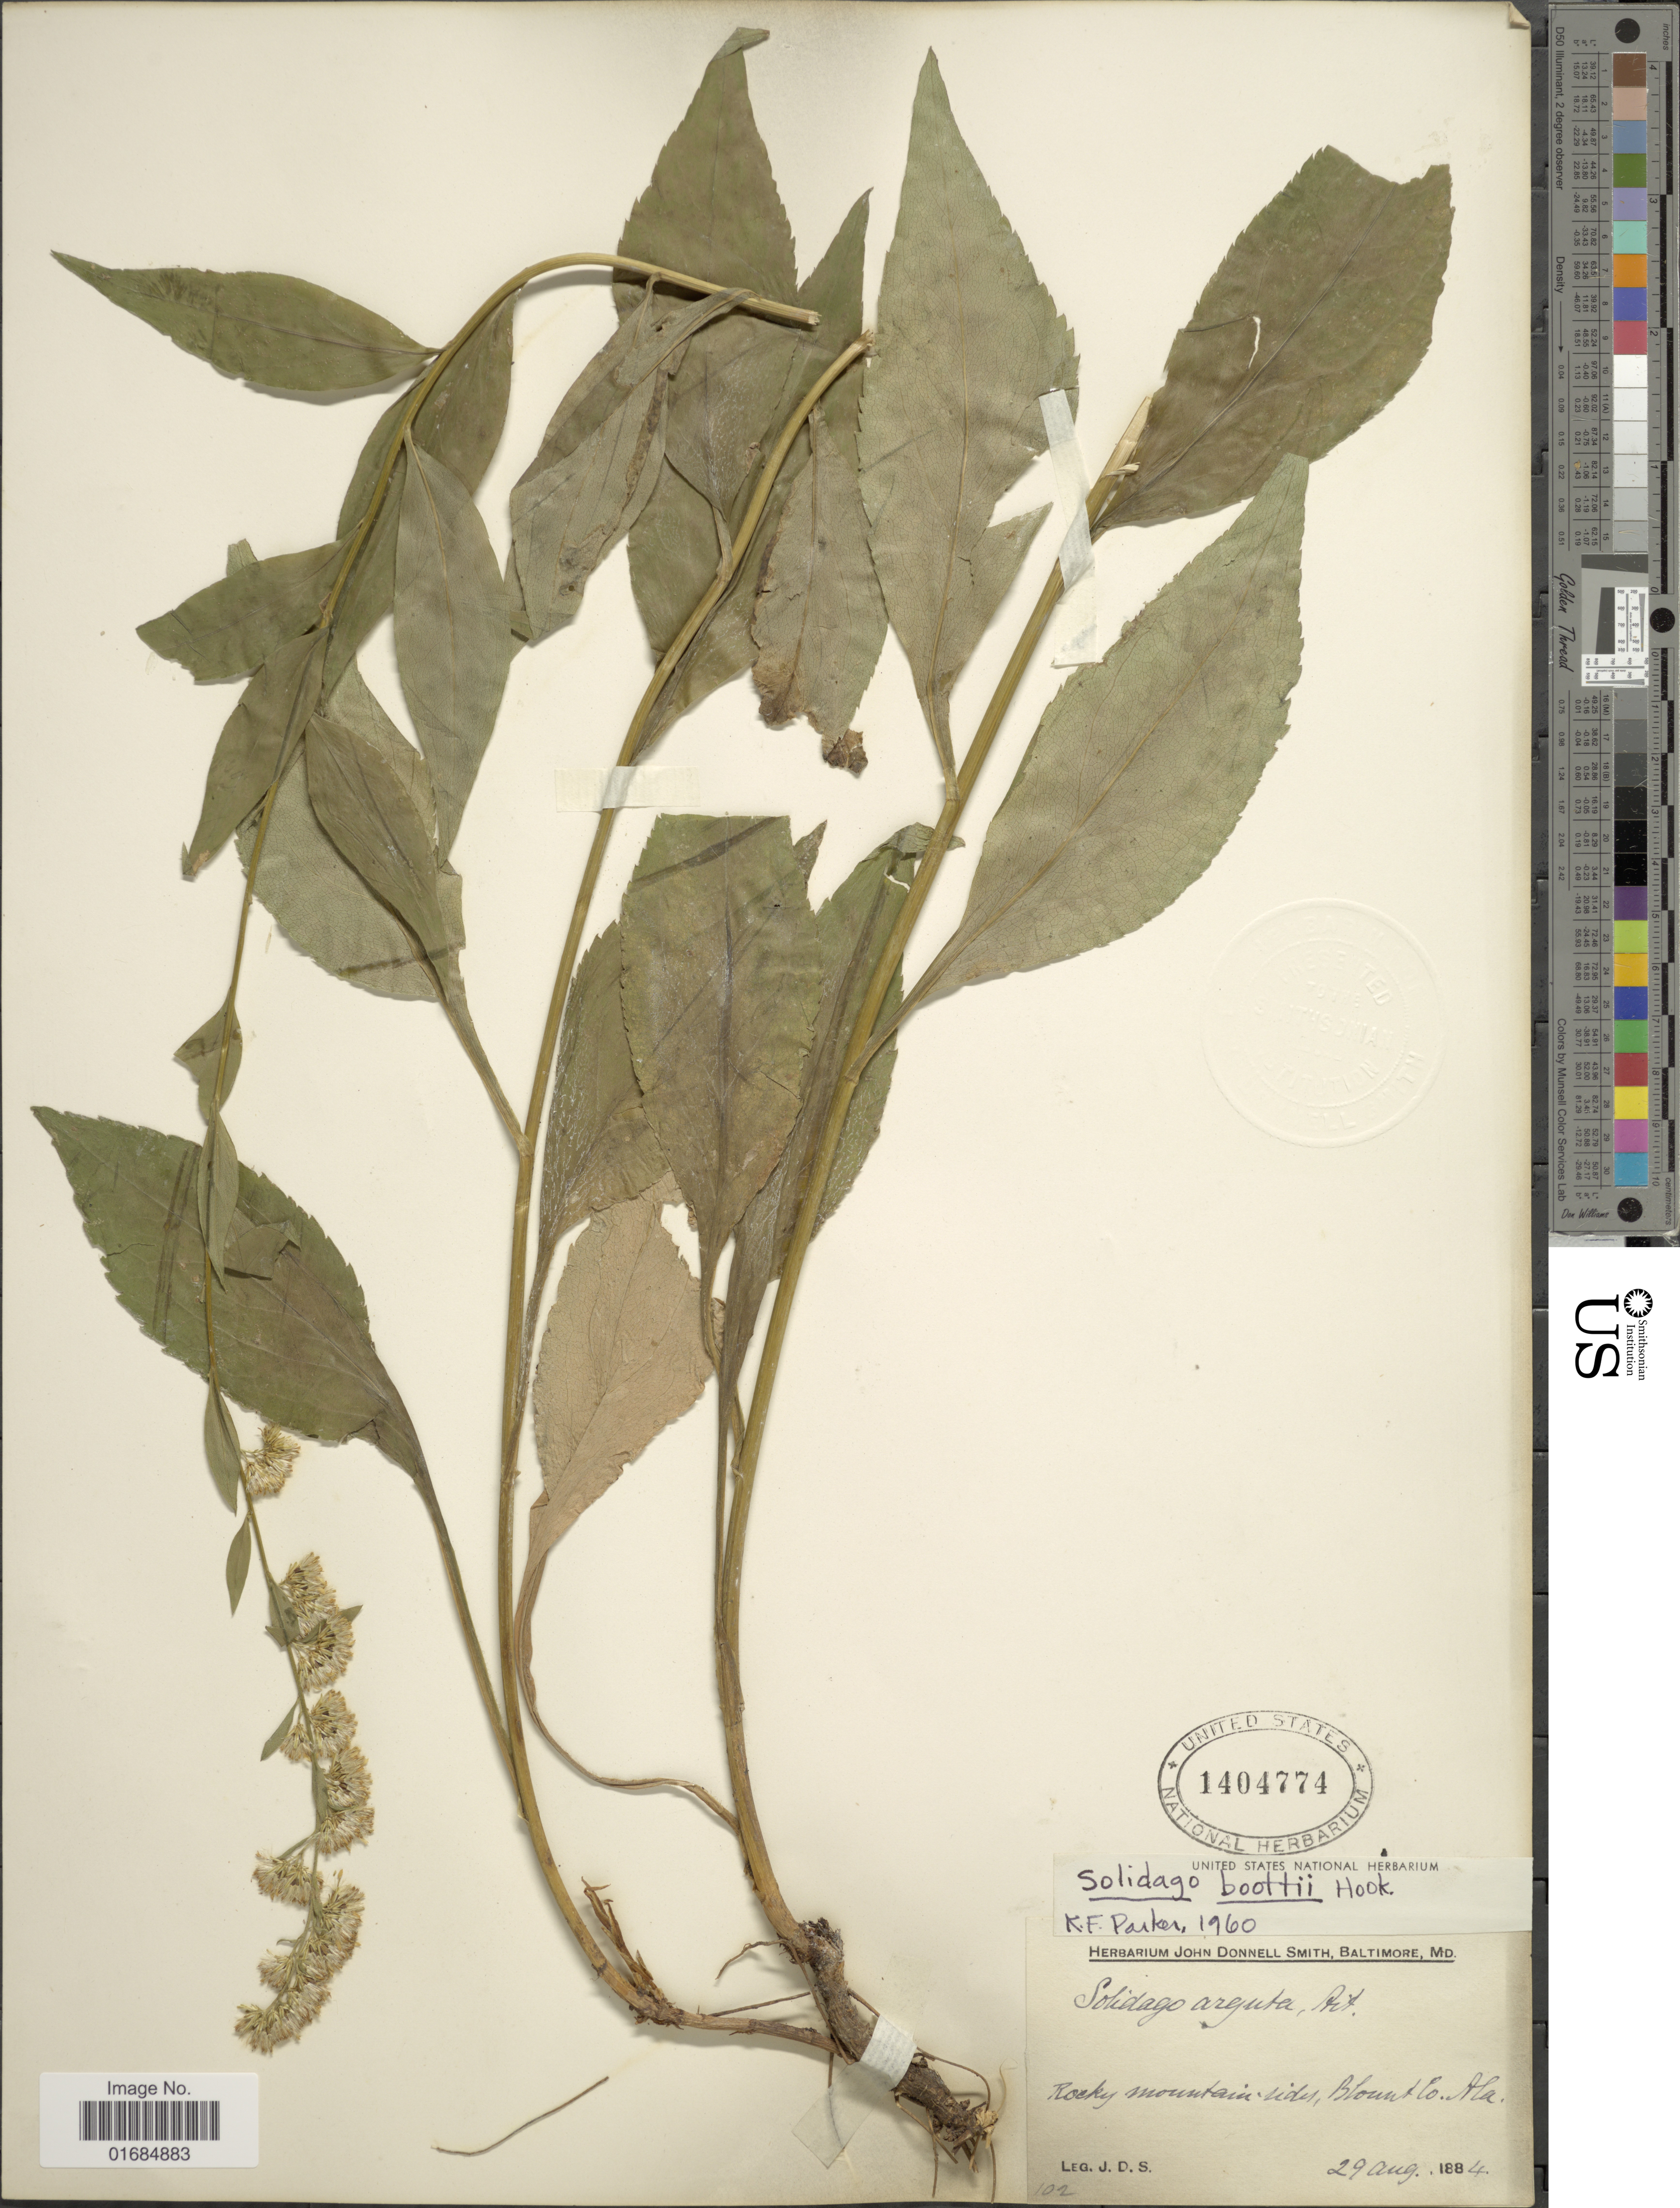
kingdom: Plantae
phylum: Tracheophyta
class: Magnoliopsida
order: Asterales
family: Asteraceae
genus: Solidago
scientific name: Solidago boottii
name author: Hook.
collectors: J. Donnell Smith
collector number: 102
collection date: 1884-08-29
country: United States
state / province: Florida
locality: Rocky Mountains ridges, Blount Co.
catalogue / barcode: US 1404774